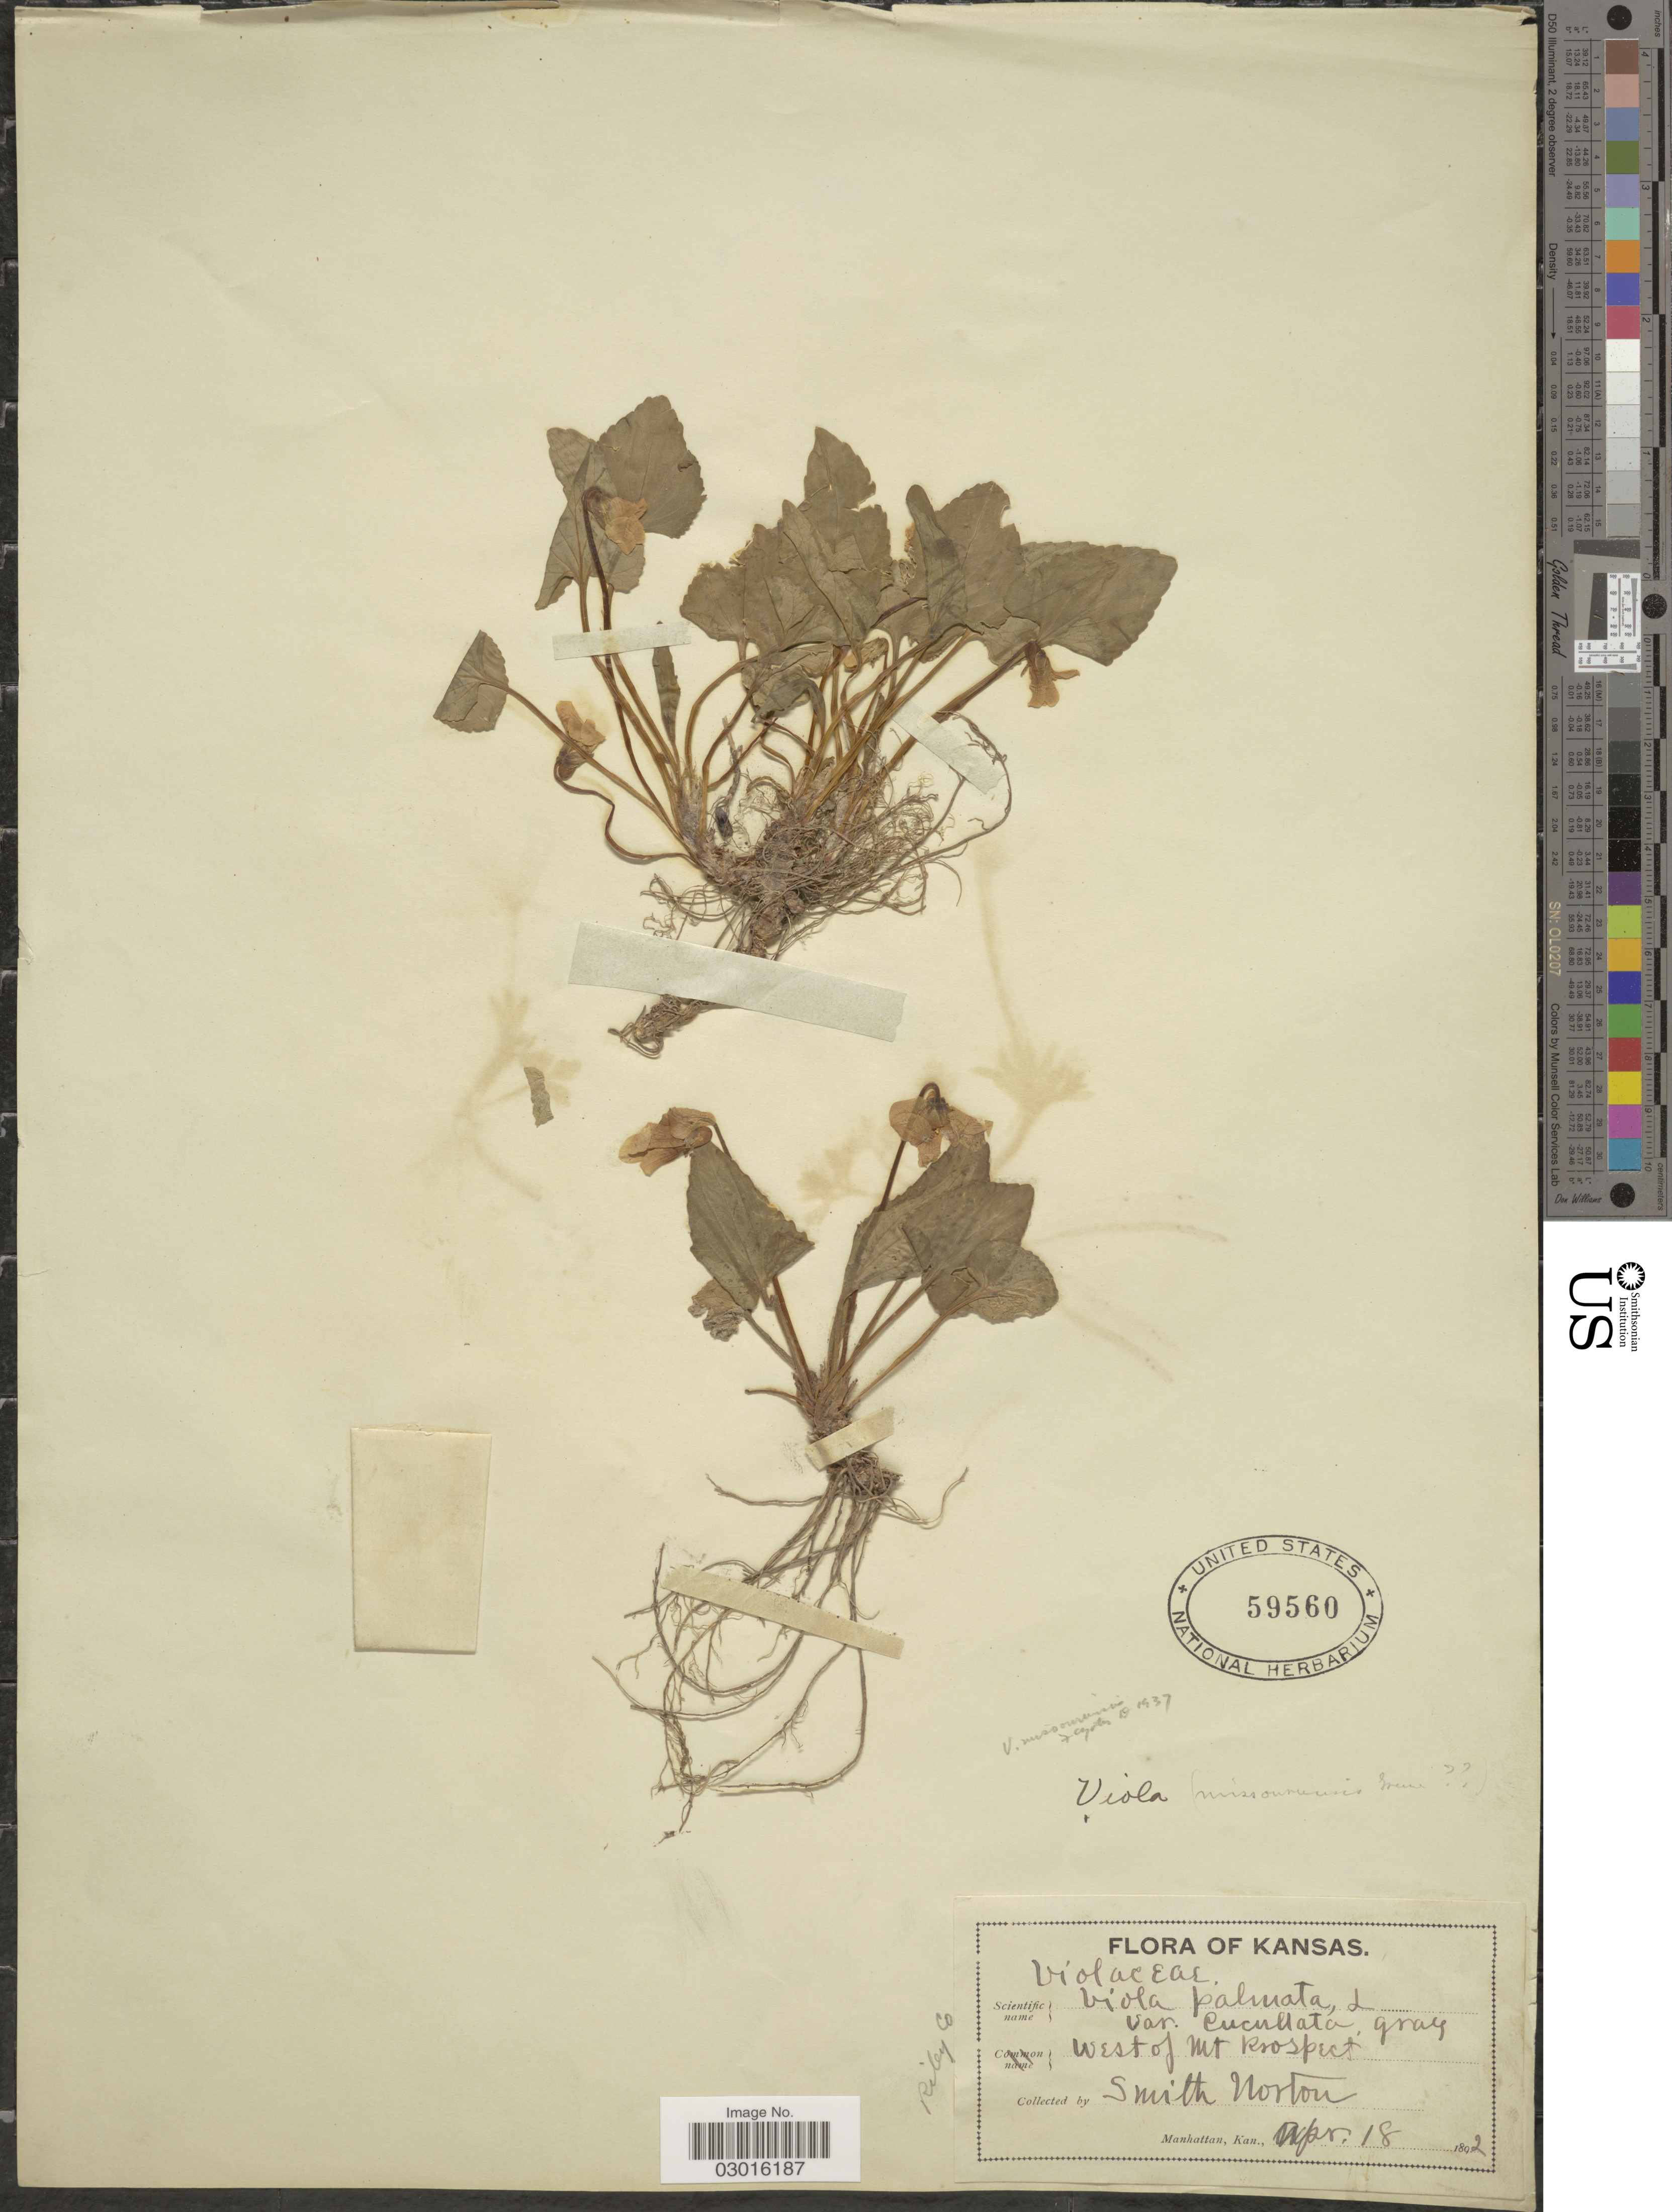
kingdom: Plantae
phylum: Tracheophyta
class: Magnoliopsida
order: Malpighiales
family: Violaceae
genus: Viola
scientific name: Viola missouriensis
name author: Greene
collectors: S. Norton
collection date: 1892-04-18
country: United States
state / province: Kansas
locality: West of Mt Rsospect, Manhattan, Riley Co.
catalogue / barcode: US 59560